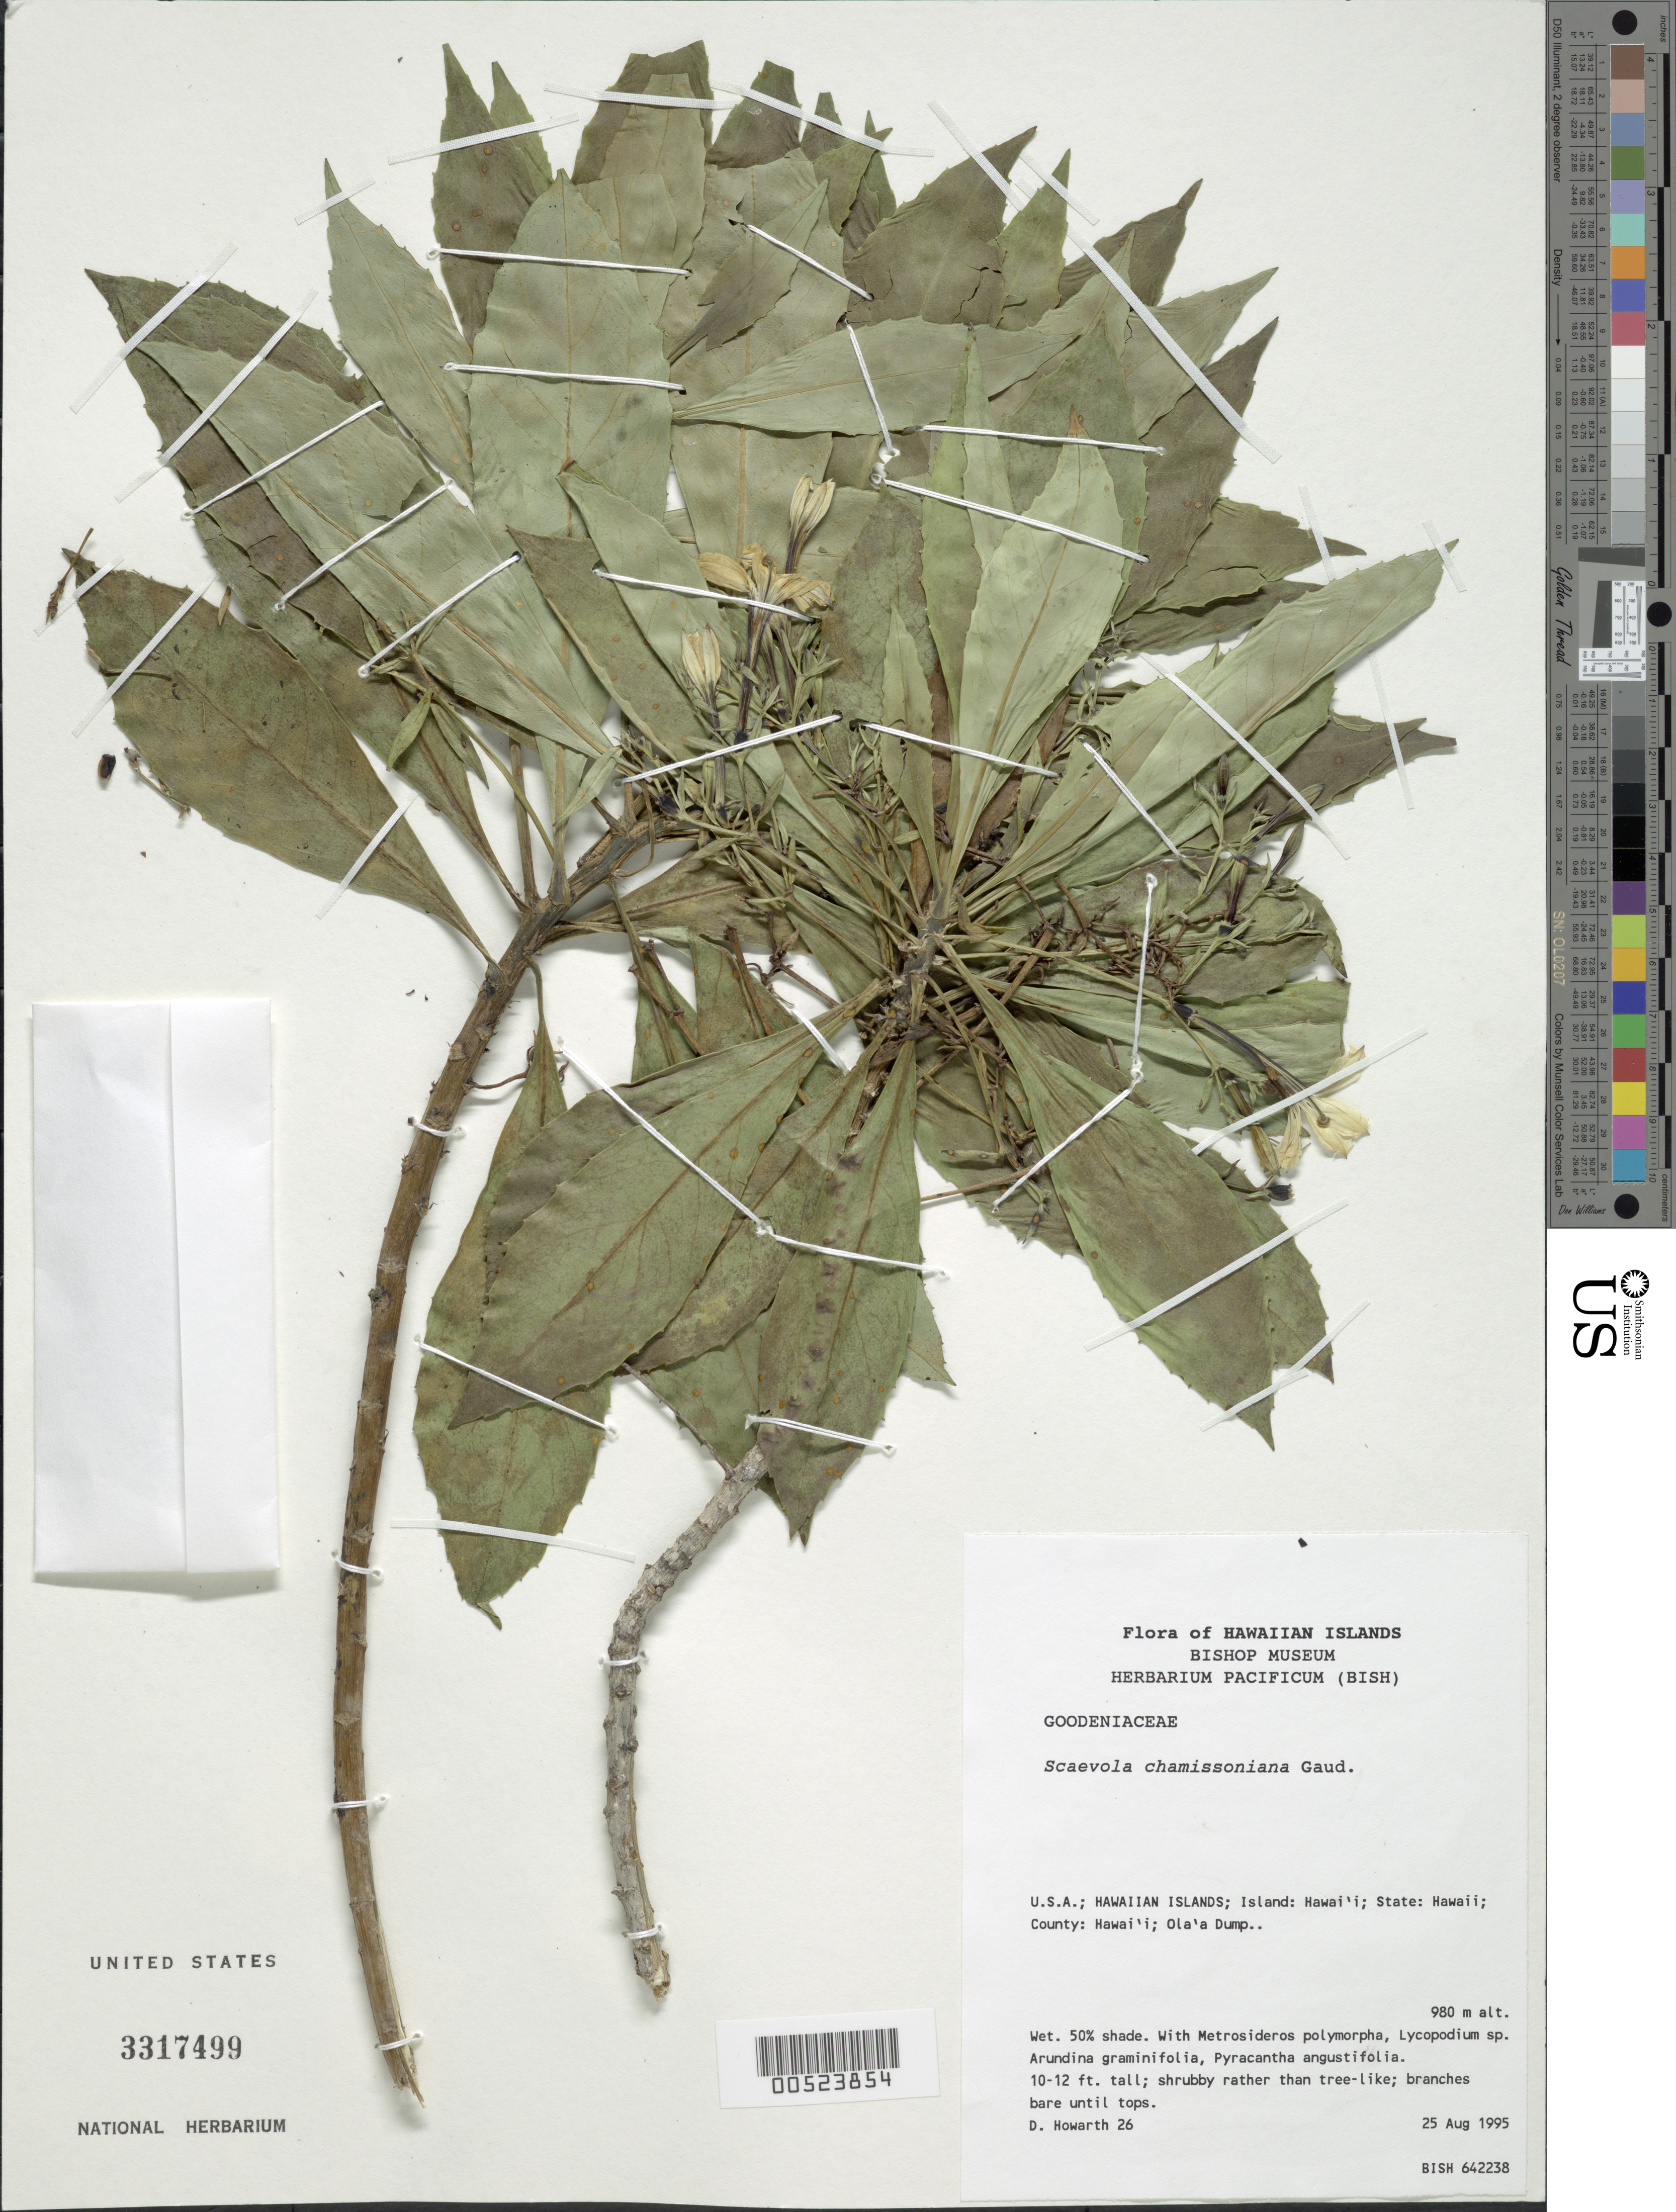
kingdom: Plantae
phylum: Tracheophyta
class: Magnoliopsida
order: Asterales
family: Goodeniaceae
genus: Scaevola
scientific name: Scaevola chamissoniana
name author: Gaudich.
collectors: D. Howarth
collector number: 26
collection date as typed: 25 Aug 1995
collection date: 1995-08-25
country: United States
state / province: Hawaii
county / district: Hawaii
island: Hawaii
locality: Hawaii county, Ola'a Dump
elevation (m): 980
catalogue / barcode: US 3317499